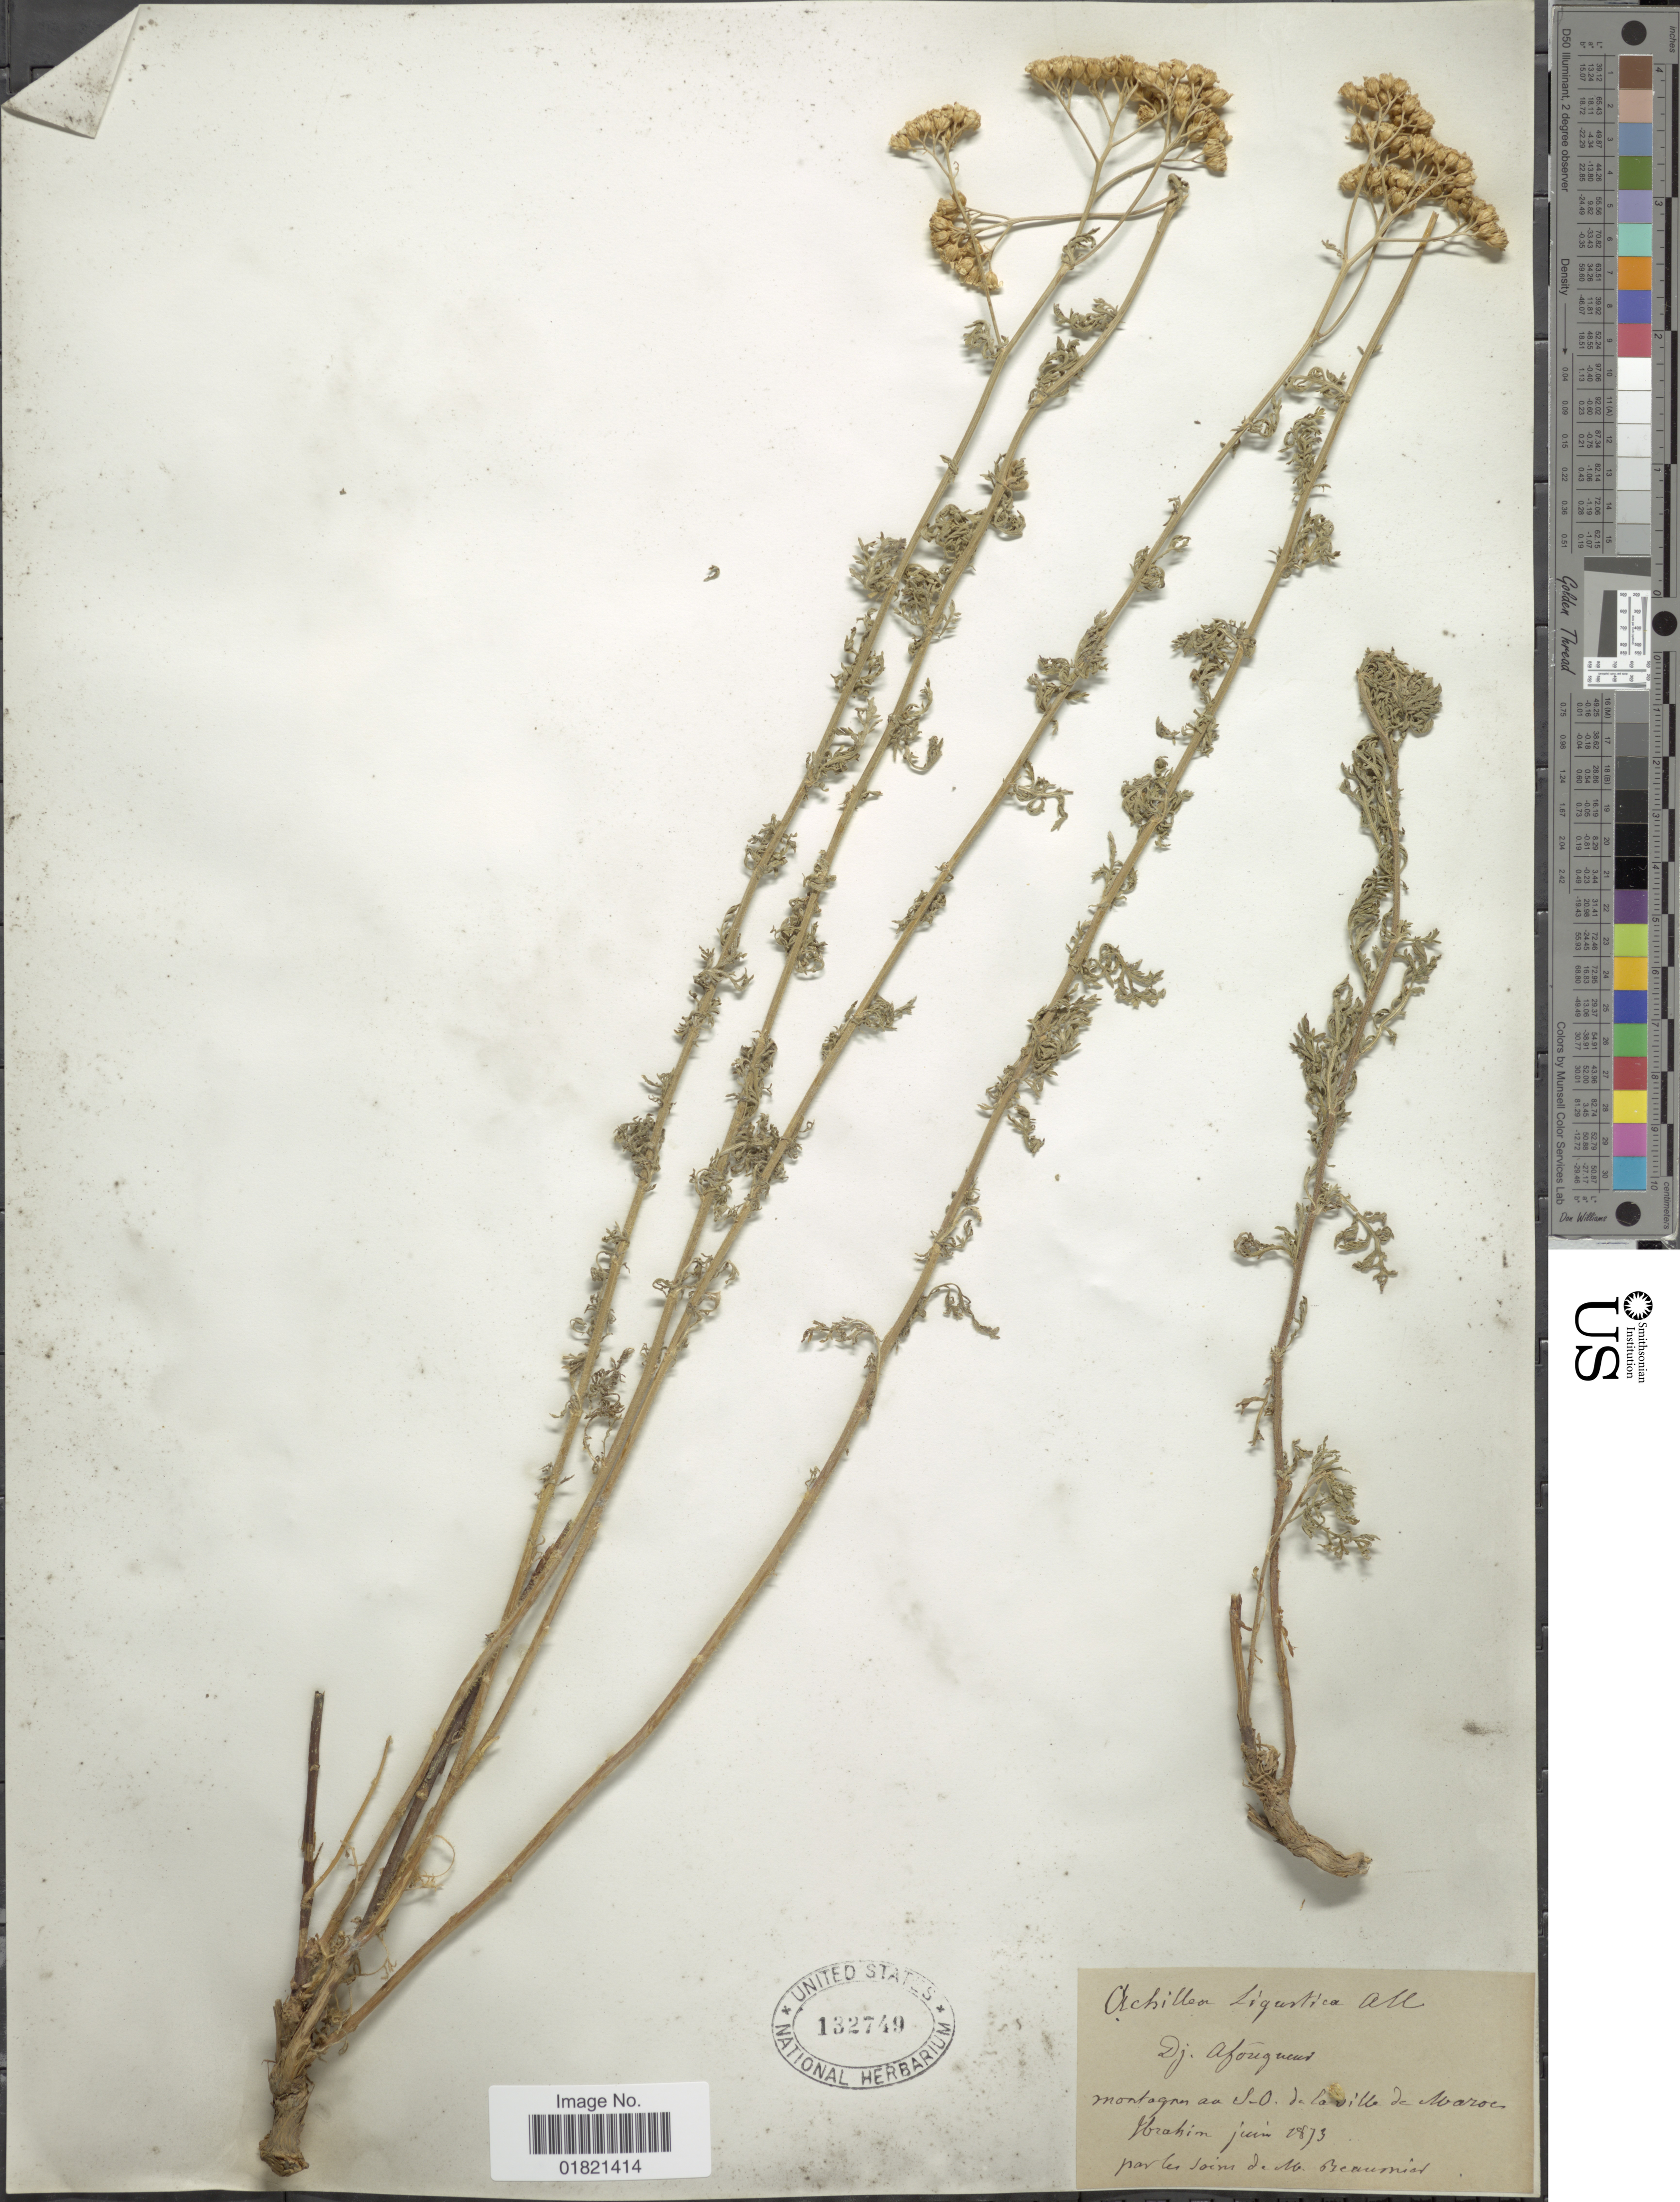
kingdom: Plantae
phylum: Tracheophyta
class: Magnoliopsida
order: Asterales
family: Asteraceae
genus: Achillea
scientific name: Achillea ligustica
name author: All.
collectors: -. Ibrahim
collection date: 1873-06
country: Morocco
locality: Montagne du Sud-Ouest de la ville de Maroc.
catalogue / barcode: US 132749